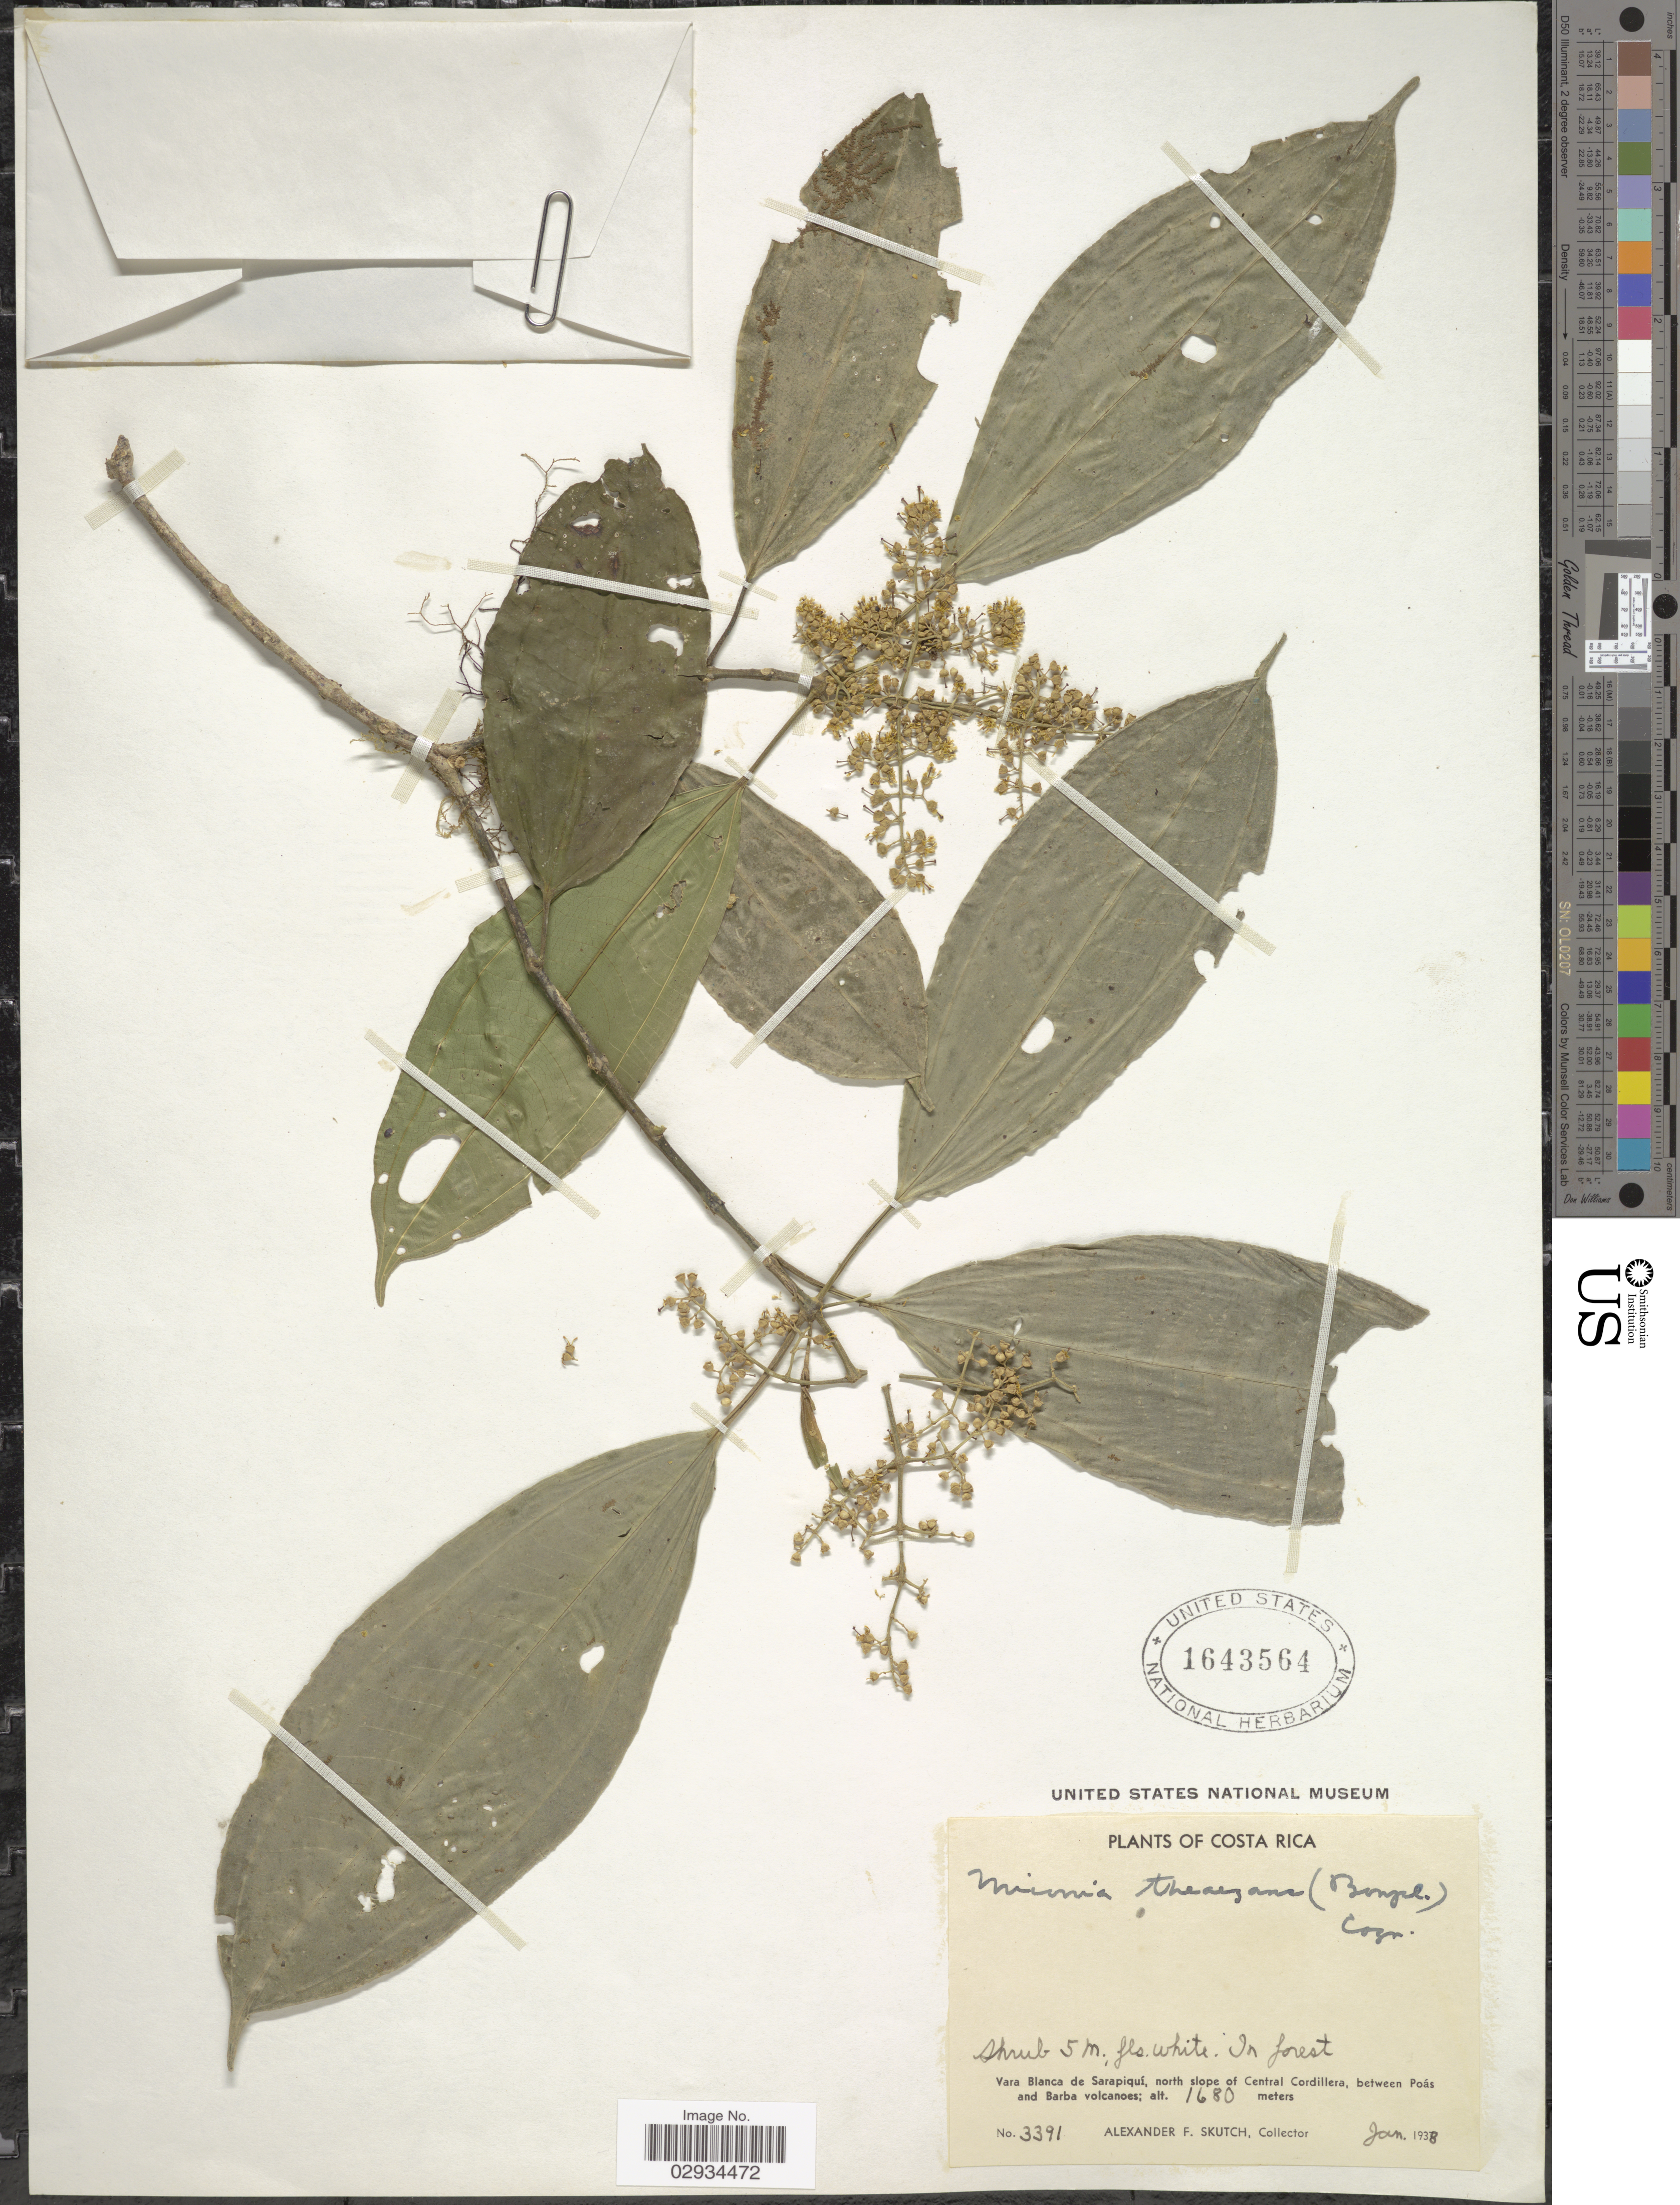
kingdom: Plantae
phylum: Tracheophyta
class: Magnoliopsida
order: Myrtales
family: Melastomataceae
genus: Miconia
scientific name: Miconia theizans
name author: (Bonpl.) Cogn.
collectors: A. F. Skutch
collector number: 3391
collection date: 1938-01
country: Costa Rica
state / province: Heredia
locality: Vara Blanca de Sarapiquí, north slope of Central Cordillera, between Poás and Barba volcanoes.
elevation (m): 1680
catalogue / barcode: US 1643564